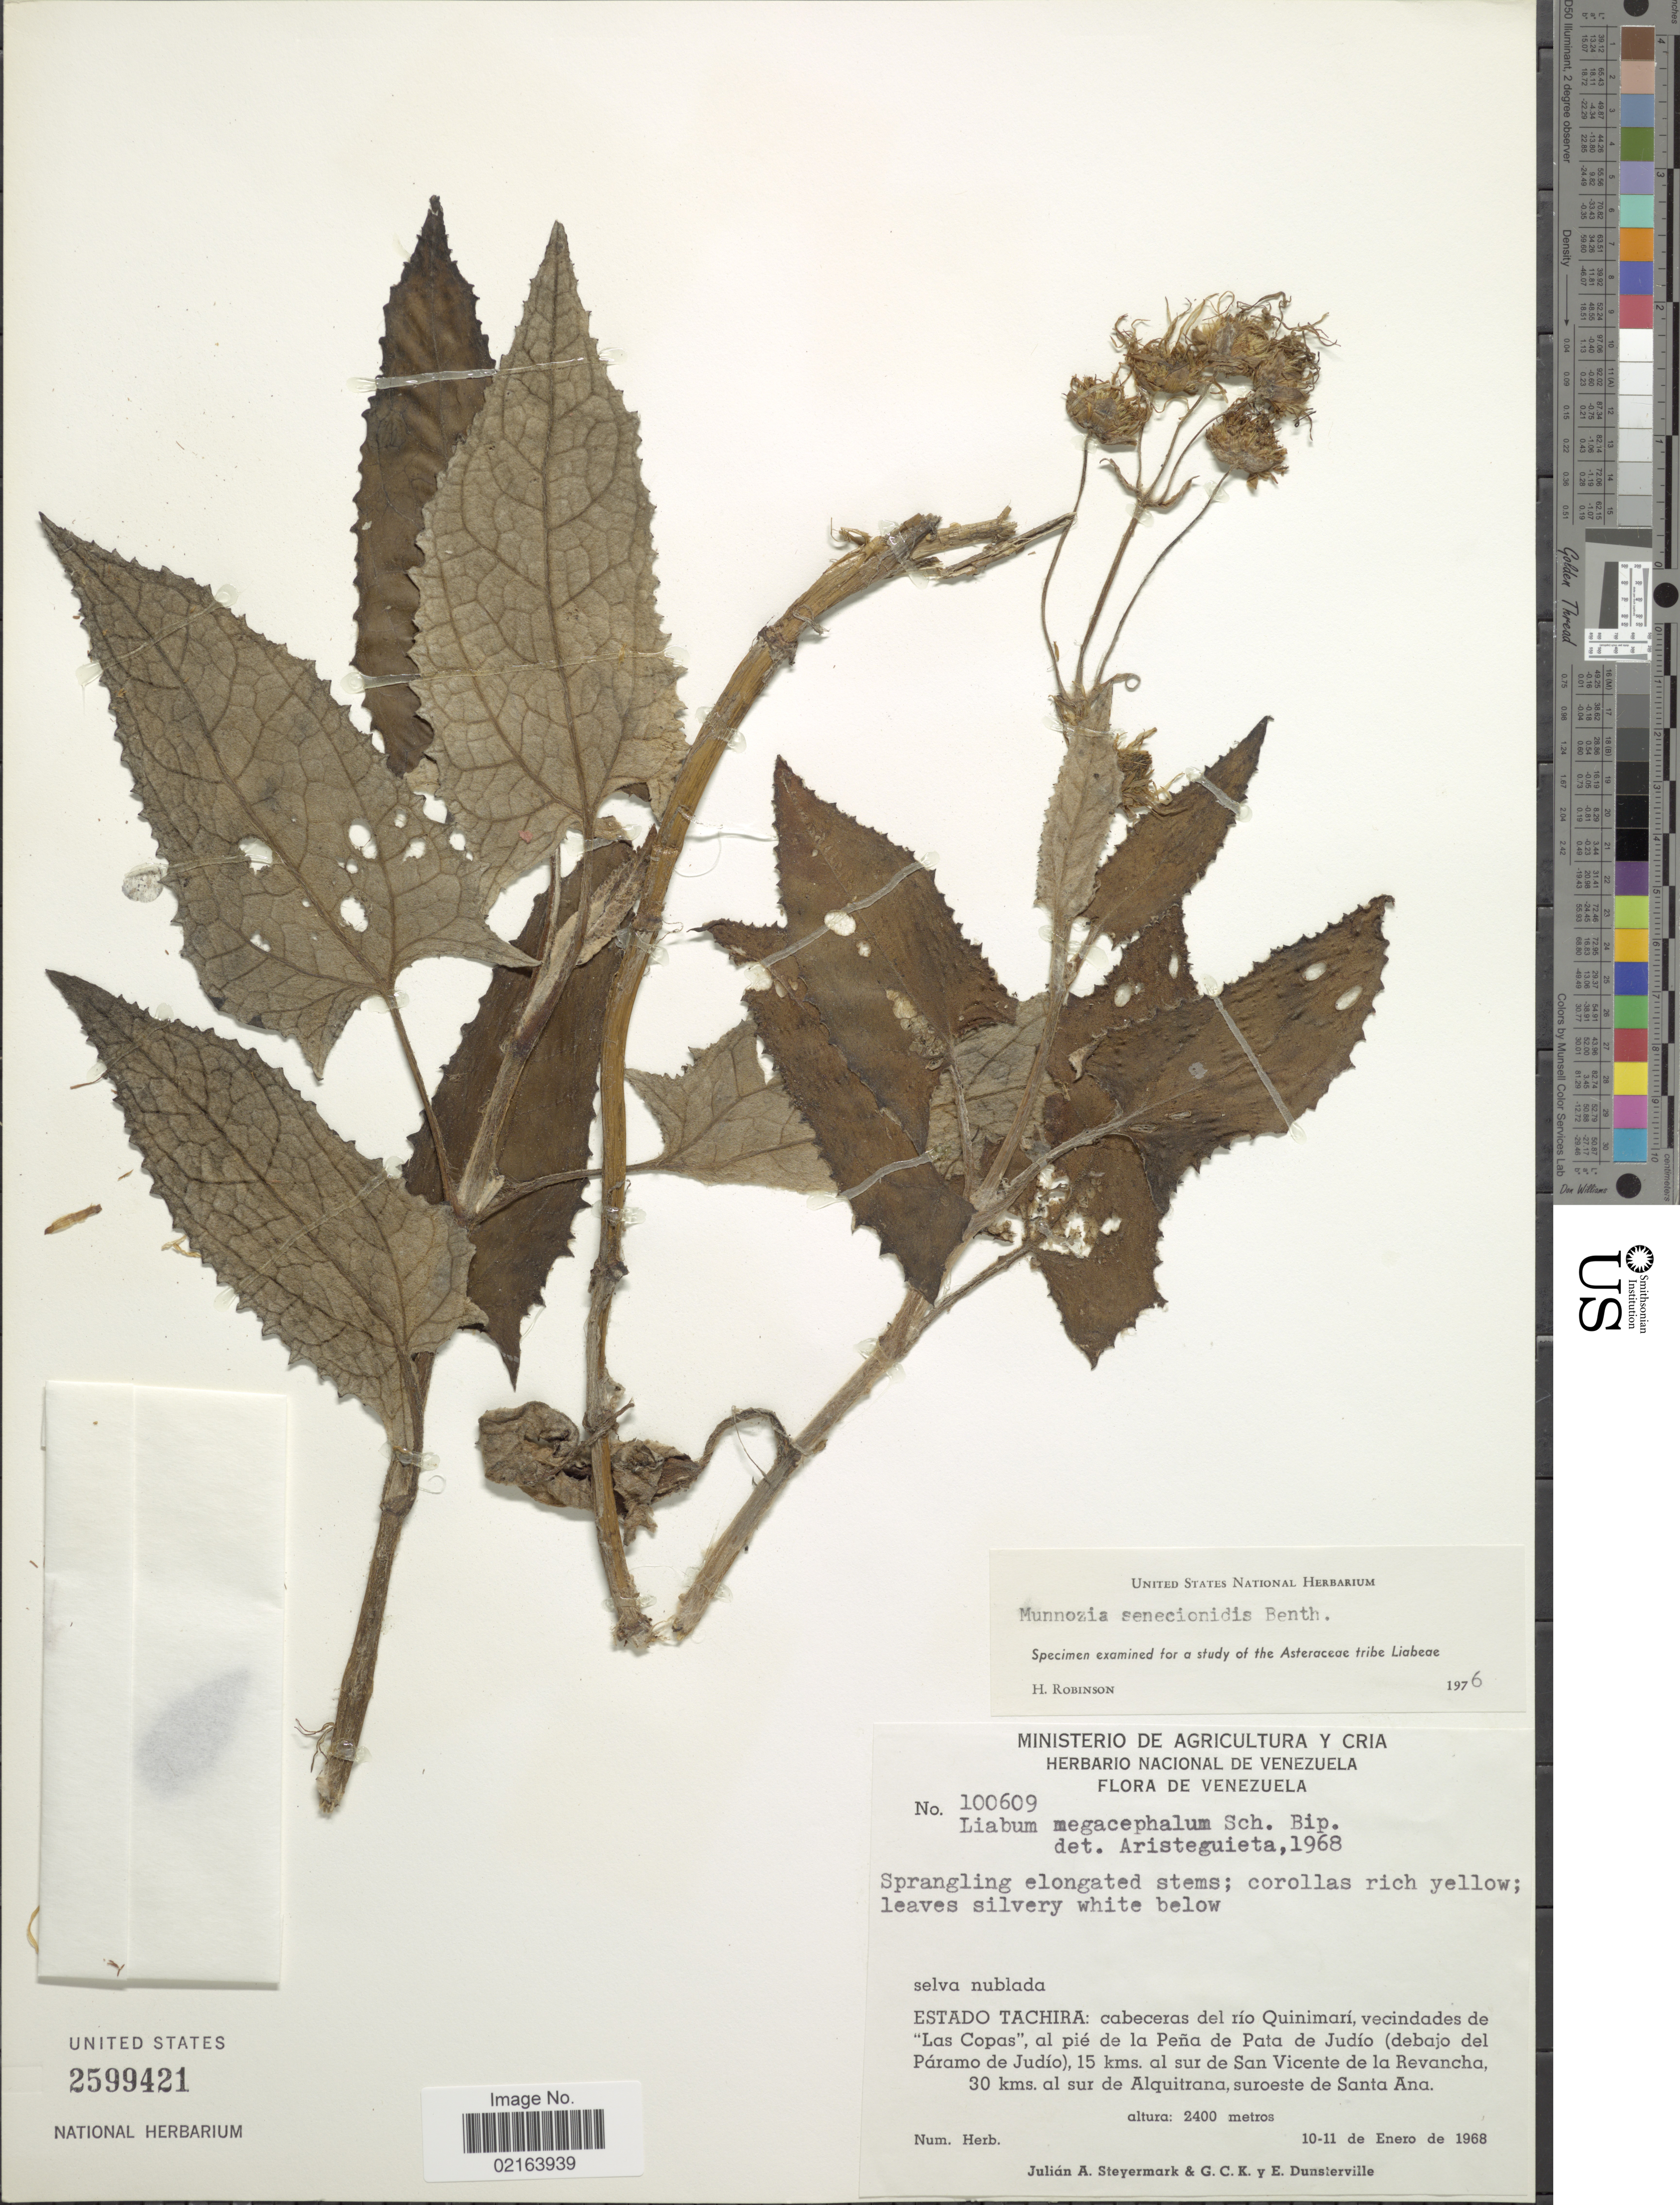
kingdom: Plantae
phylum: Tracheophyta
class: Magnoliopsida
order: Asterales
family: Asteraceae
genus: Munnozia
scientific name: Munnozia senecionidis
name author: Benth.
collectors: J. Steyermark & G. C. K. Dunsterville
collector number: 100609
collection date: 1968-01-10/1968-01-11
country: Venezuela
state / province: Tachira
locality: Estado Tachira: cabeceras del rio Quiniman, vecindades de Las Copas, al pie la Pena de Pata de Judio (debajo del Paramo de Judio), 15 kms. al sur de San Vicente de la Revancha, 30 kms. al sur de Alquitrana, suroeste de Santa Ana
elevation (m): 2400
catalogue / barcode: US 2599421